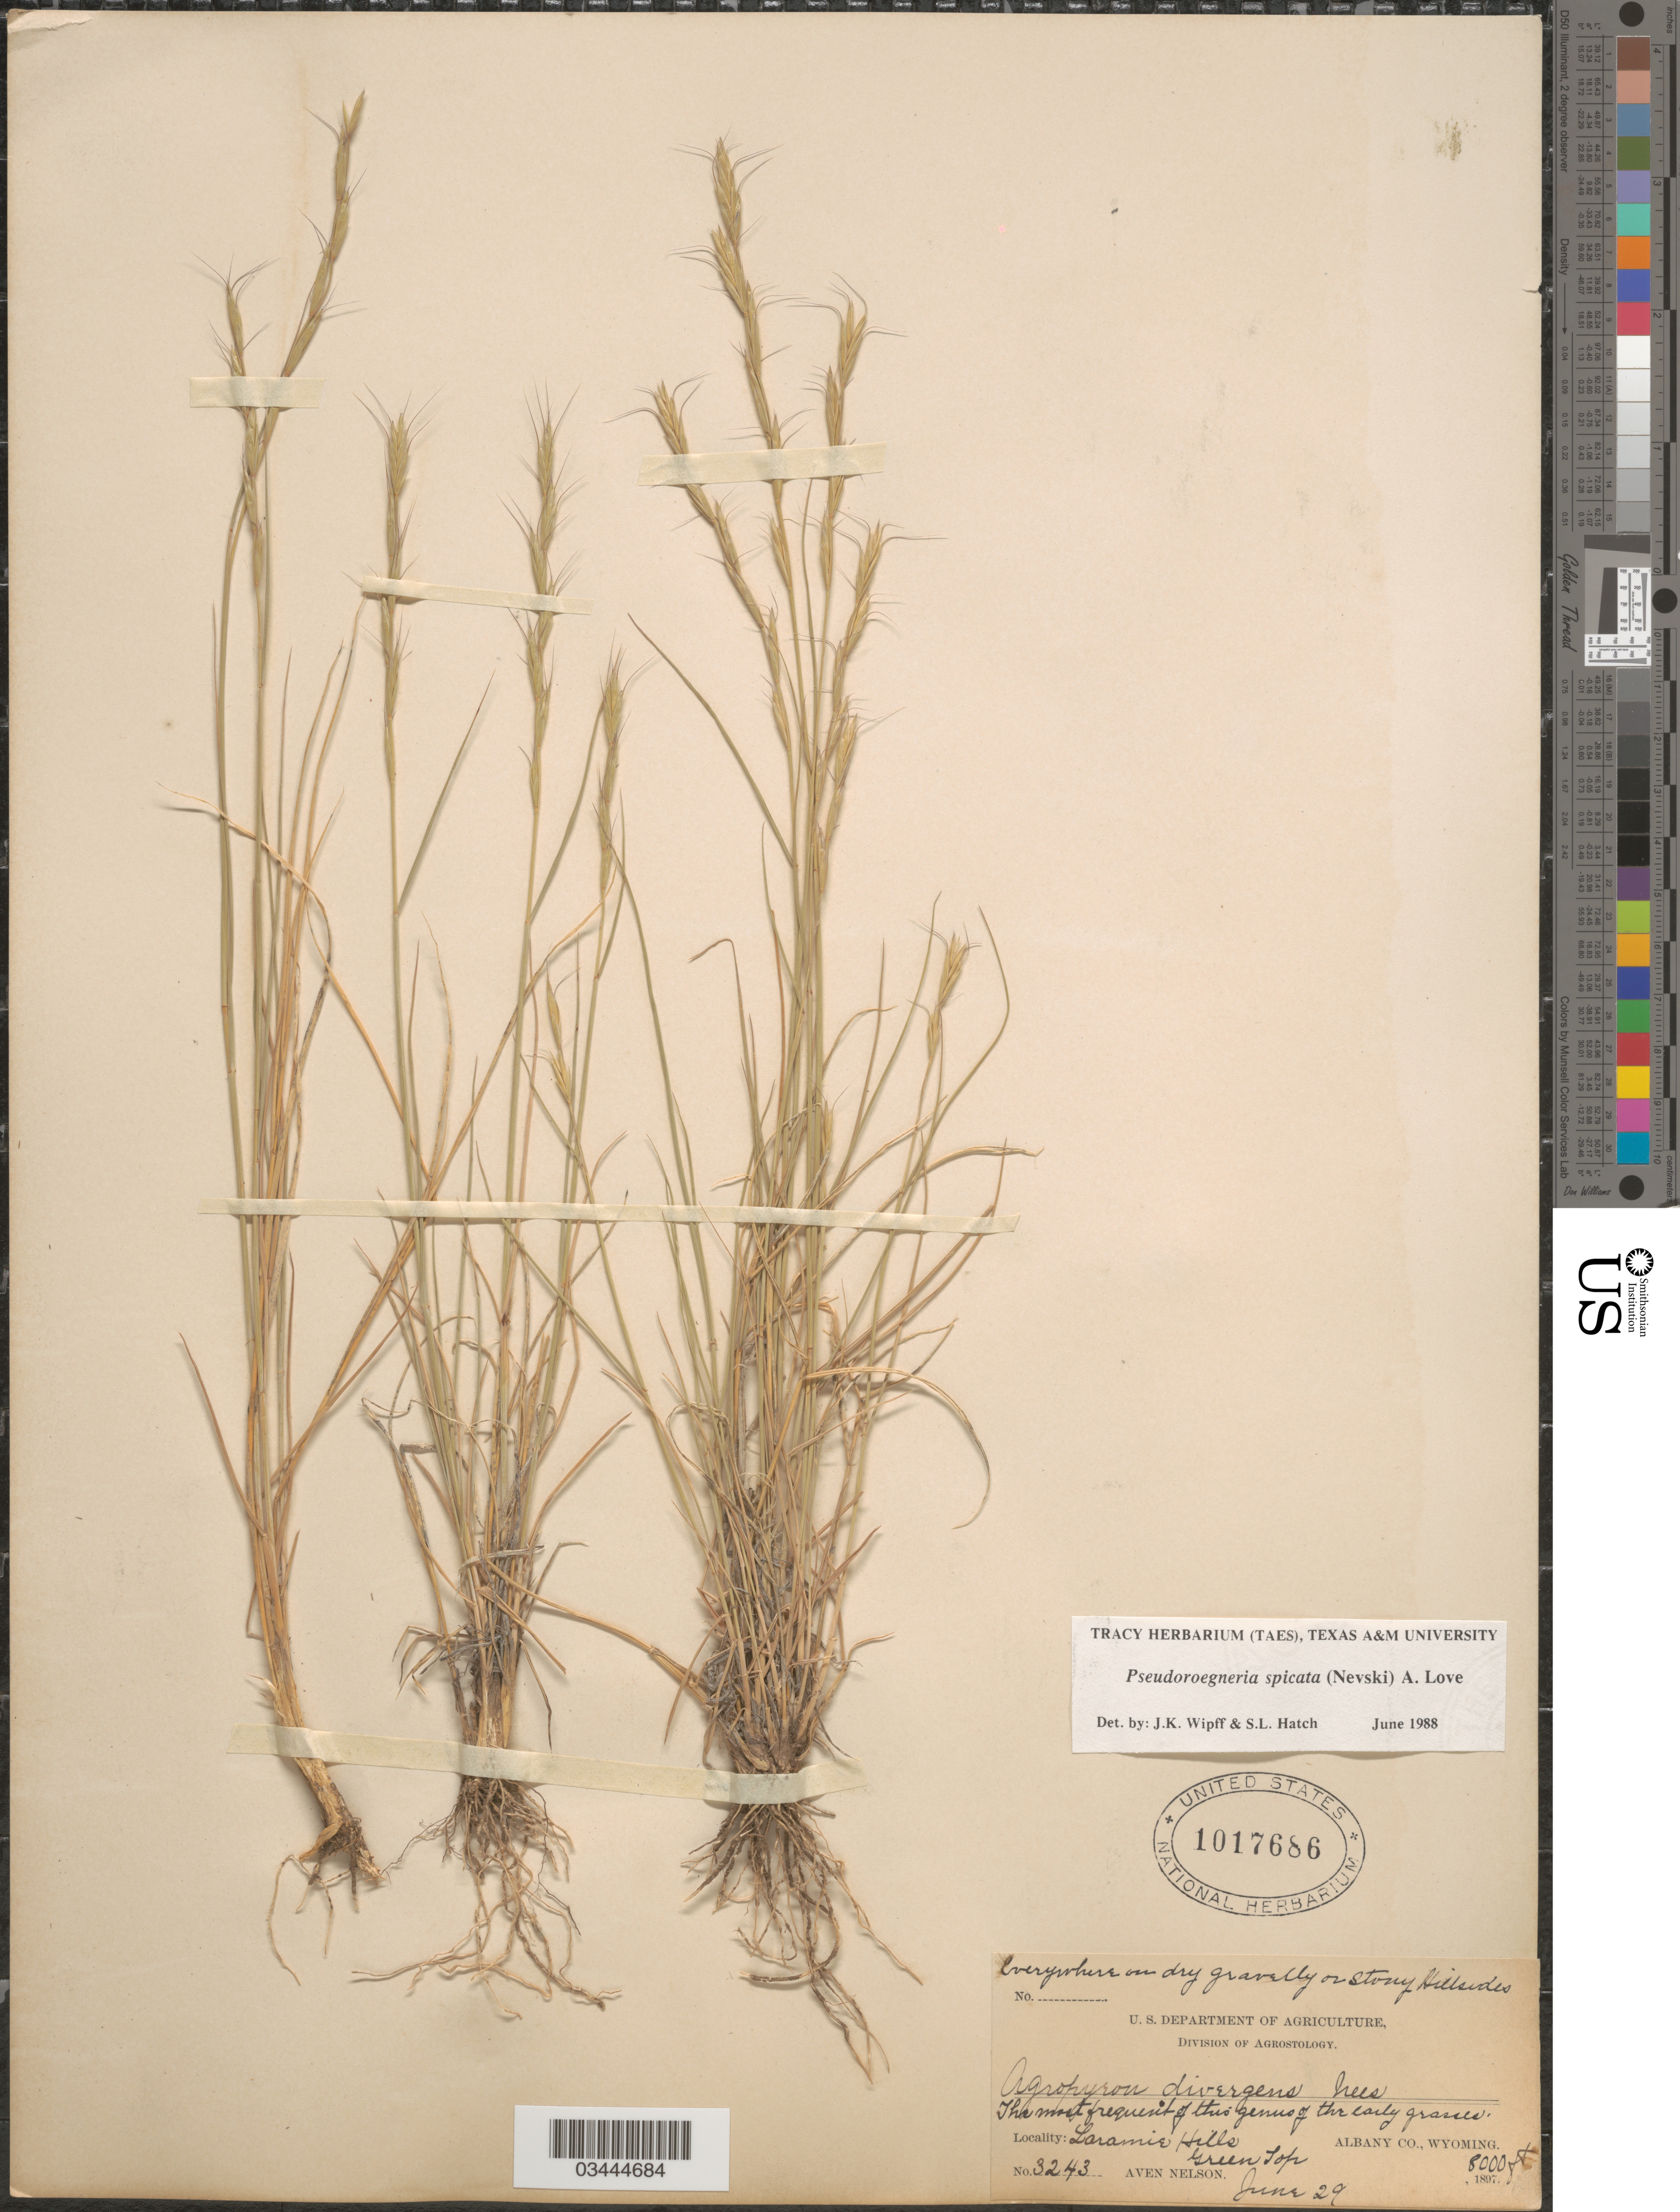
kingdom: Plantae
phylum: Tracheophyta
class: Liliopsida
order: Poales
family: Poaceae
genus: Pseudoroegneria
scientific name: Pseudoroegneria spicata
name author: (Pursh) Á. Löve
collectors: A. Nelson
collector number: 3242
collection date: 1897-06-29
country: United States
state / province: Wyoming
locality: Laramie Hills. Green Top. Albany Co.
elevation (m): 2438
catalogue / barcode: US 1017686